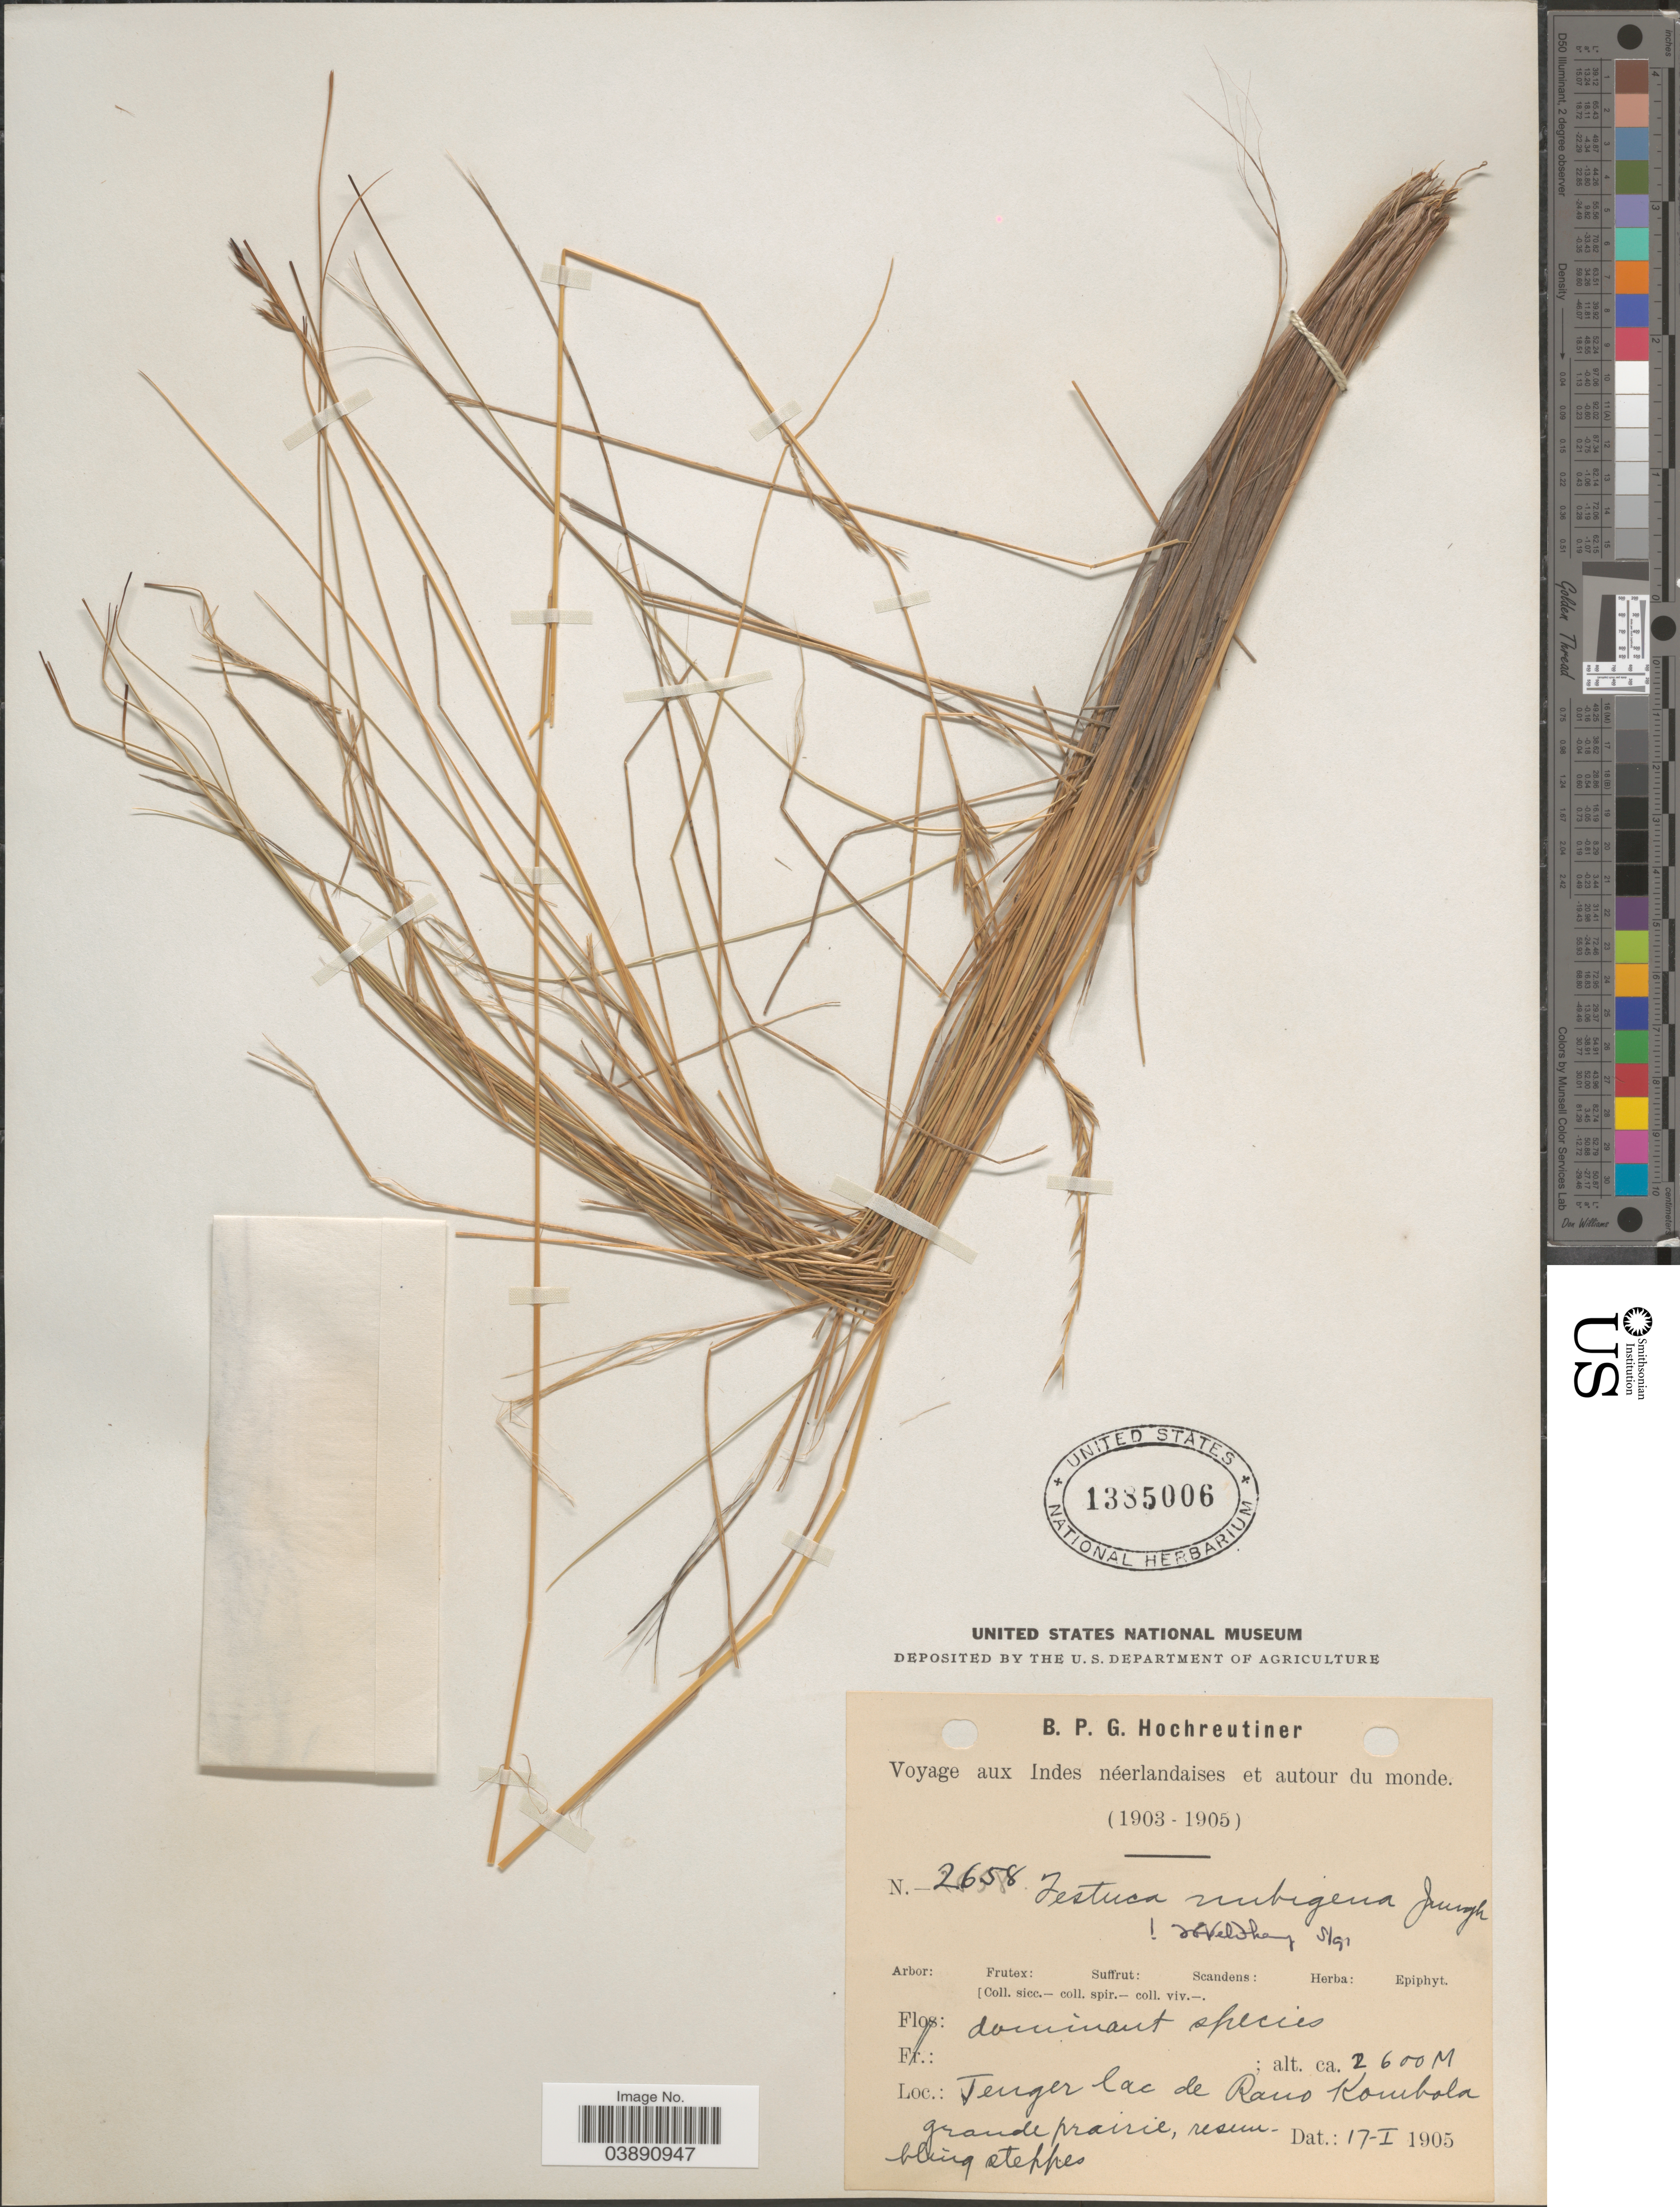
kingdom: Plantae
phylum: Tracheophyta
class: Liliopsida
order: Poales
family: Poaceae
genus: Festuca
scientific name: Festuca nubigena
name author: Jungh.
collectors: B. P. Hochreutiner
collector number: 2658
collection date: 1905-01-17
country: Indonesia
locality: Indes néerlandaises et autour du monde [unsure placement] Tenger lac de Rano Kombola grande prairie.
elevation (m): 2600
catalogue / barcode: US 1385006